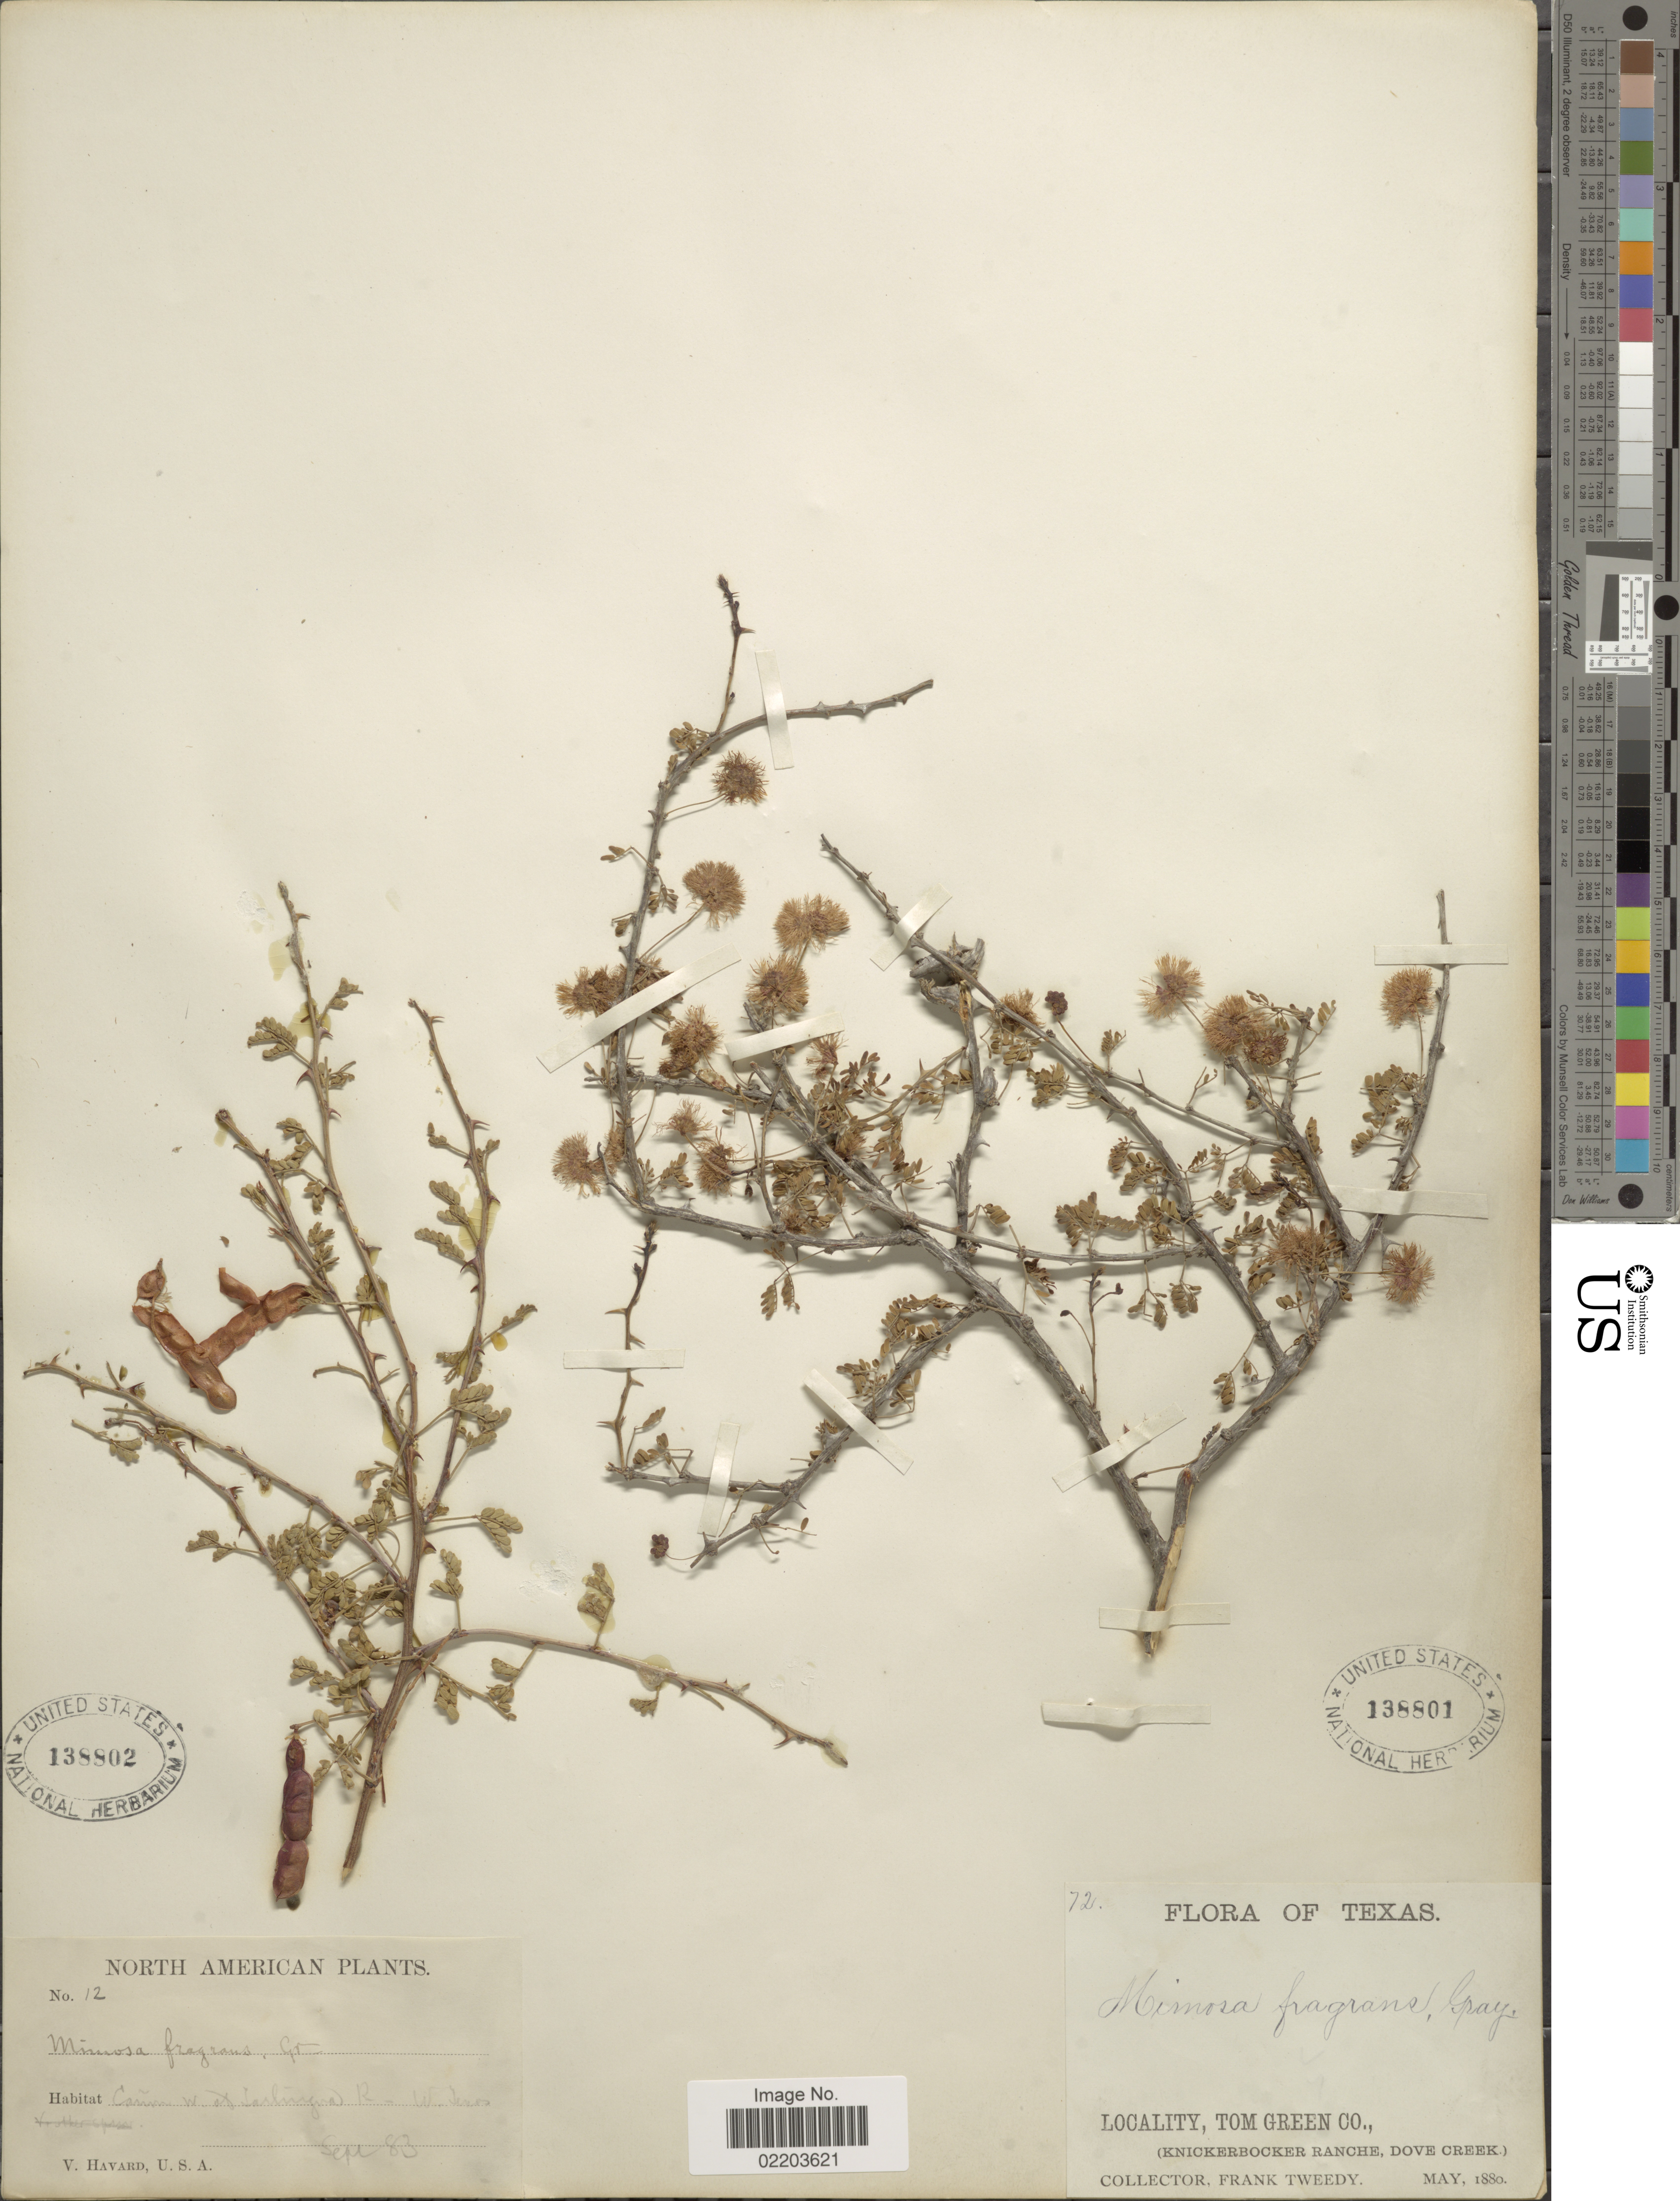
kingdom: Plantae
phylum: Tracheophyta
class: Magnoliopsida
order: Fabales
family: Fabaceae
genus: Mimosa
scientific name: Mimosa borealis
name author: A. Gray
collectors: F. Tweedy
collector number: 72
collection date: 1880-05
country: United States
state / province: Texas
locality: Tom Green Co. (Knickerbocker Ranche, Dove Creek)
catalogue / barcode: US 138801-2